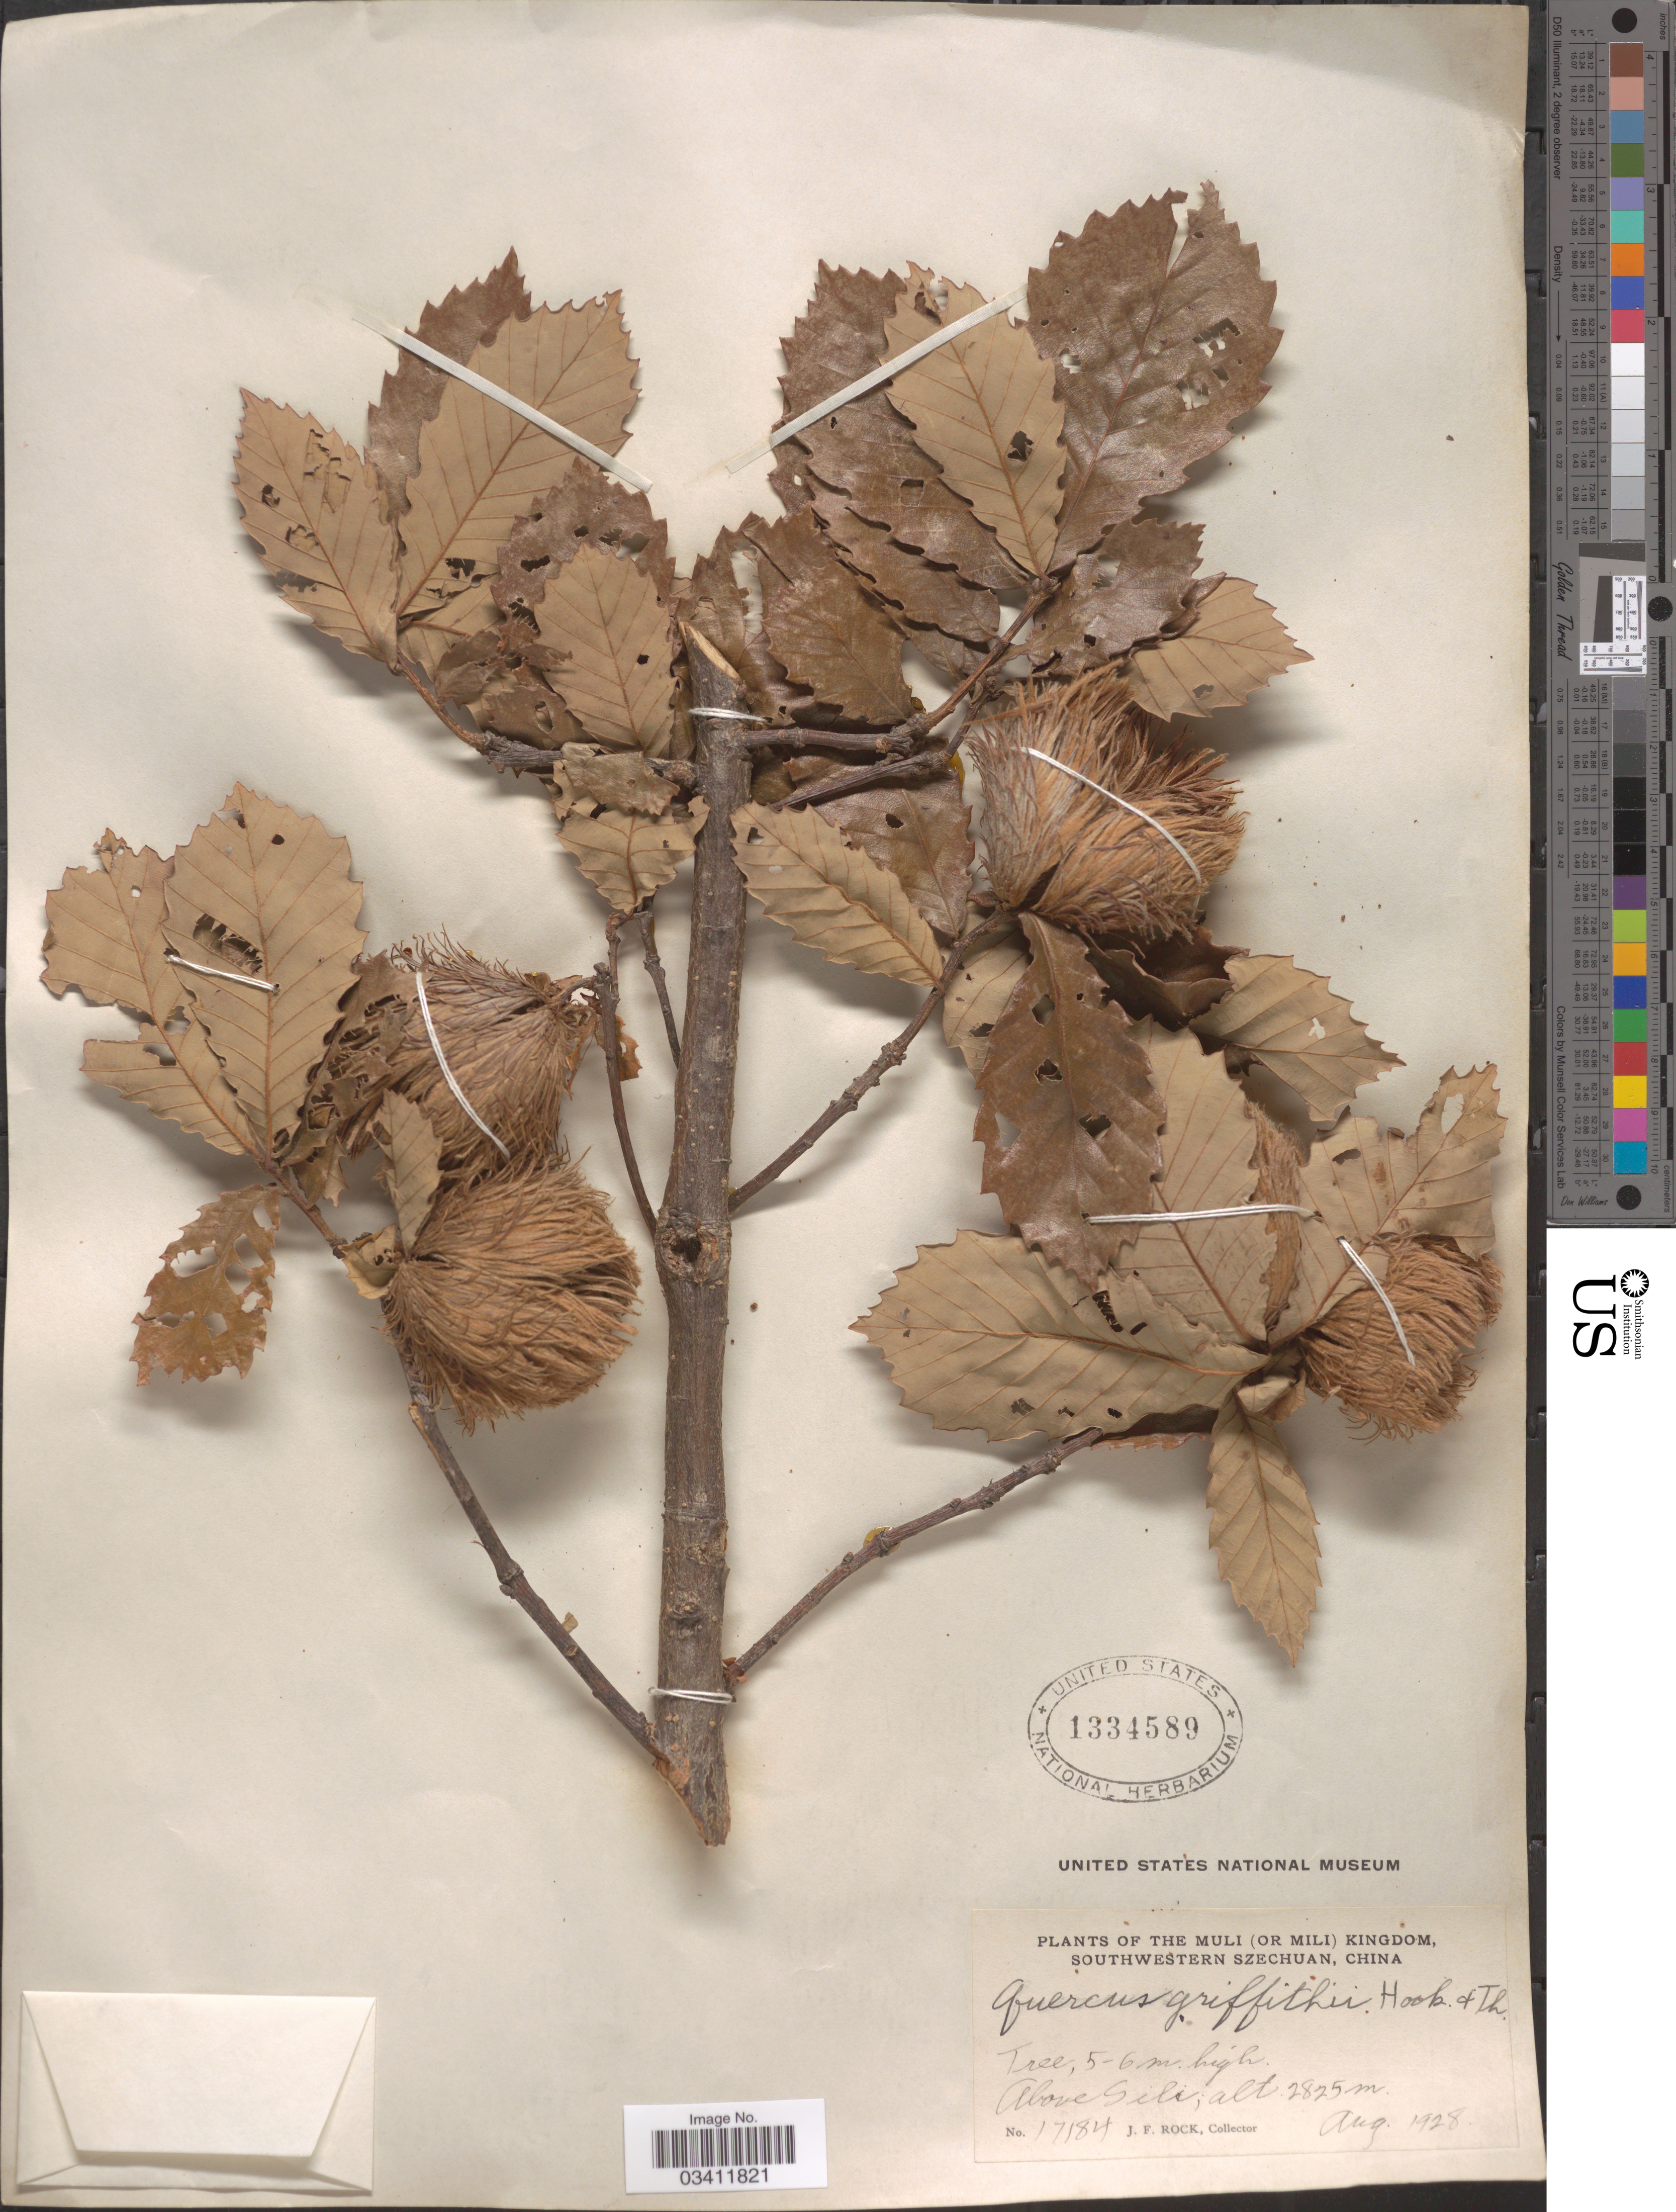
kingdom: Plantae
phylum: Tracheophyta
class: Magnoliopsida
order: Fagales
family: Fagaceae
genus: Quercus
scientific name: Quercus griffithii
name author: Hook. f. & Thomson ex Miq.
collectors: J. Rock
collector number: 17184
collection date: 1928-08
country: China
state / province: Sichuan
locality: The Muli (or Mili) Kingdom, Southwestern Szechuan. Above Sili.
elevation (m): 2825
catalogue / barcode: US 1334589